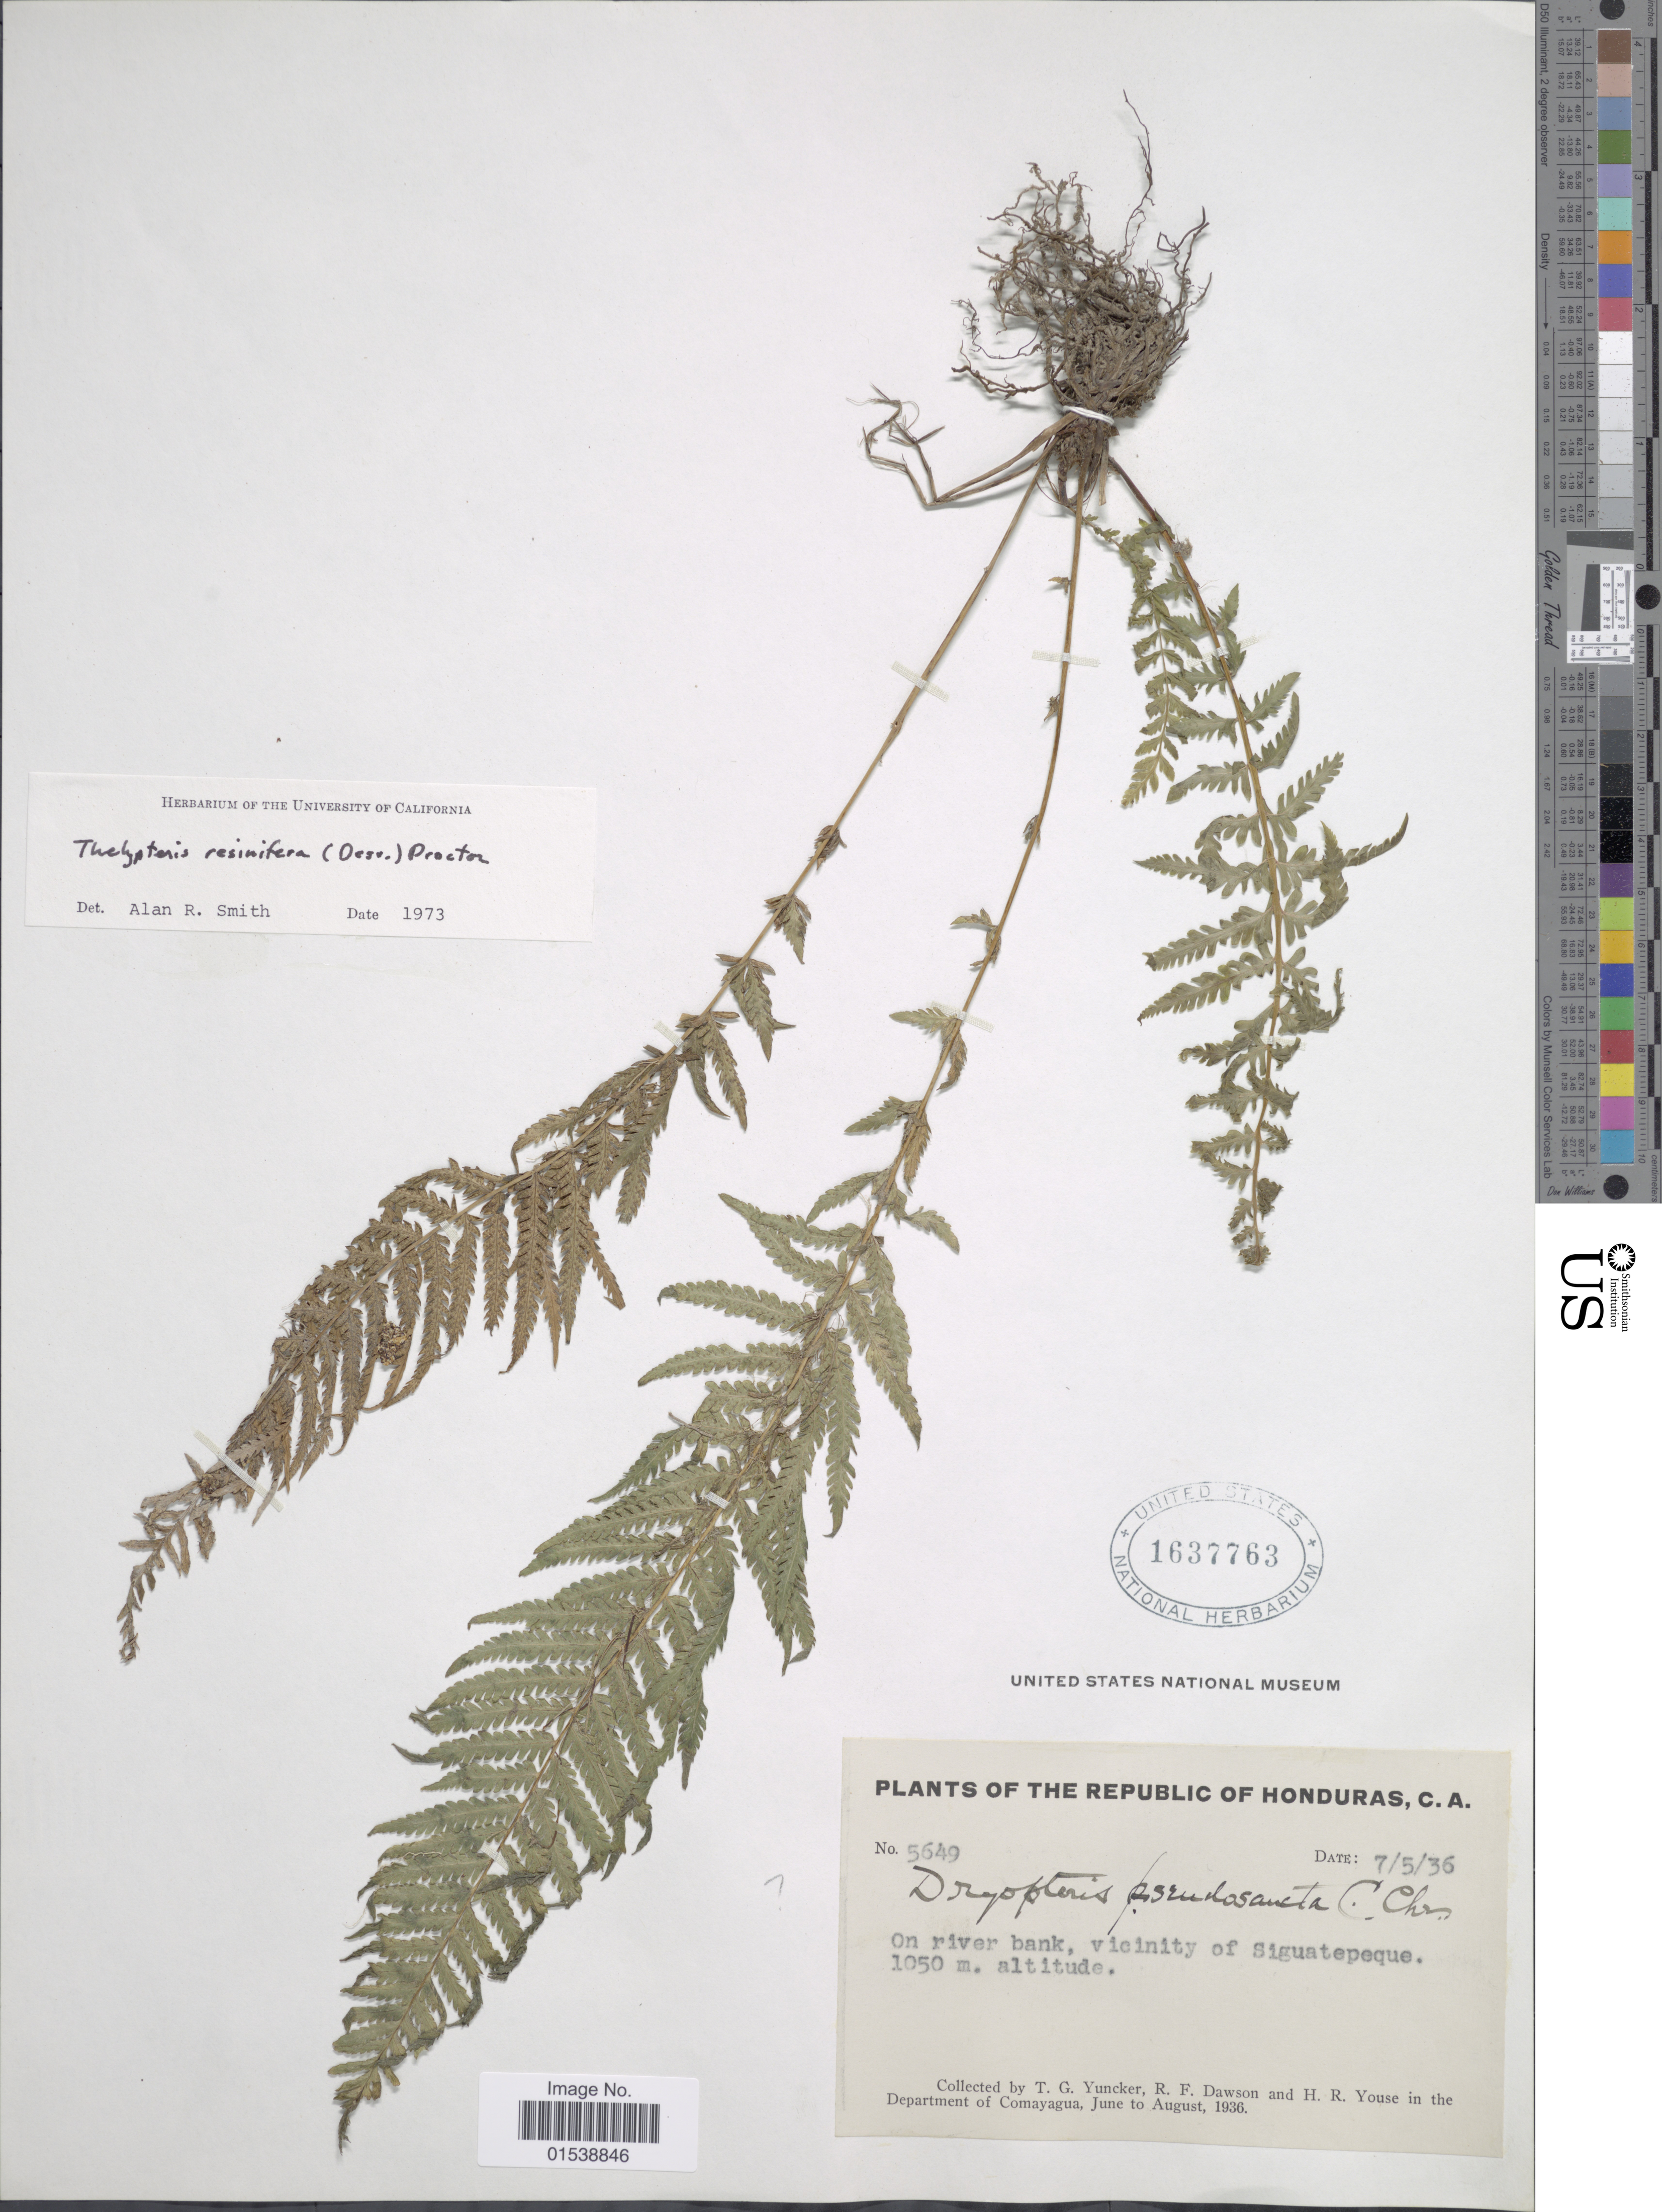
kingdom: Plantae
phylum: Tracheophyta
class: Polypodiopsida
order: Polypodiales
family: Thelypteridaceae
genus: Amauropelta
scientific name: Amauropelta resinifera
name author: (Desv.) Pic. Serm.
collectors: T. G. Yuncker, R. F. Dawson & H. Youse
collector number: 5649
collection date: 1936-05-07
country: Honduras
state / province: Comayagua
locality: Republic of Honduras, C. A., vicinity of Siguatepeque, Department of Comayagua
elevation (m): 1050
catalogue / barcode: US 1637763